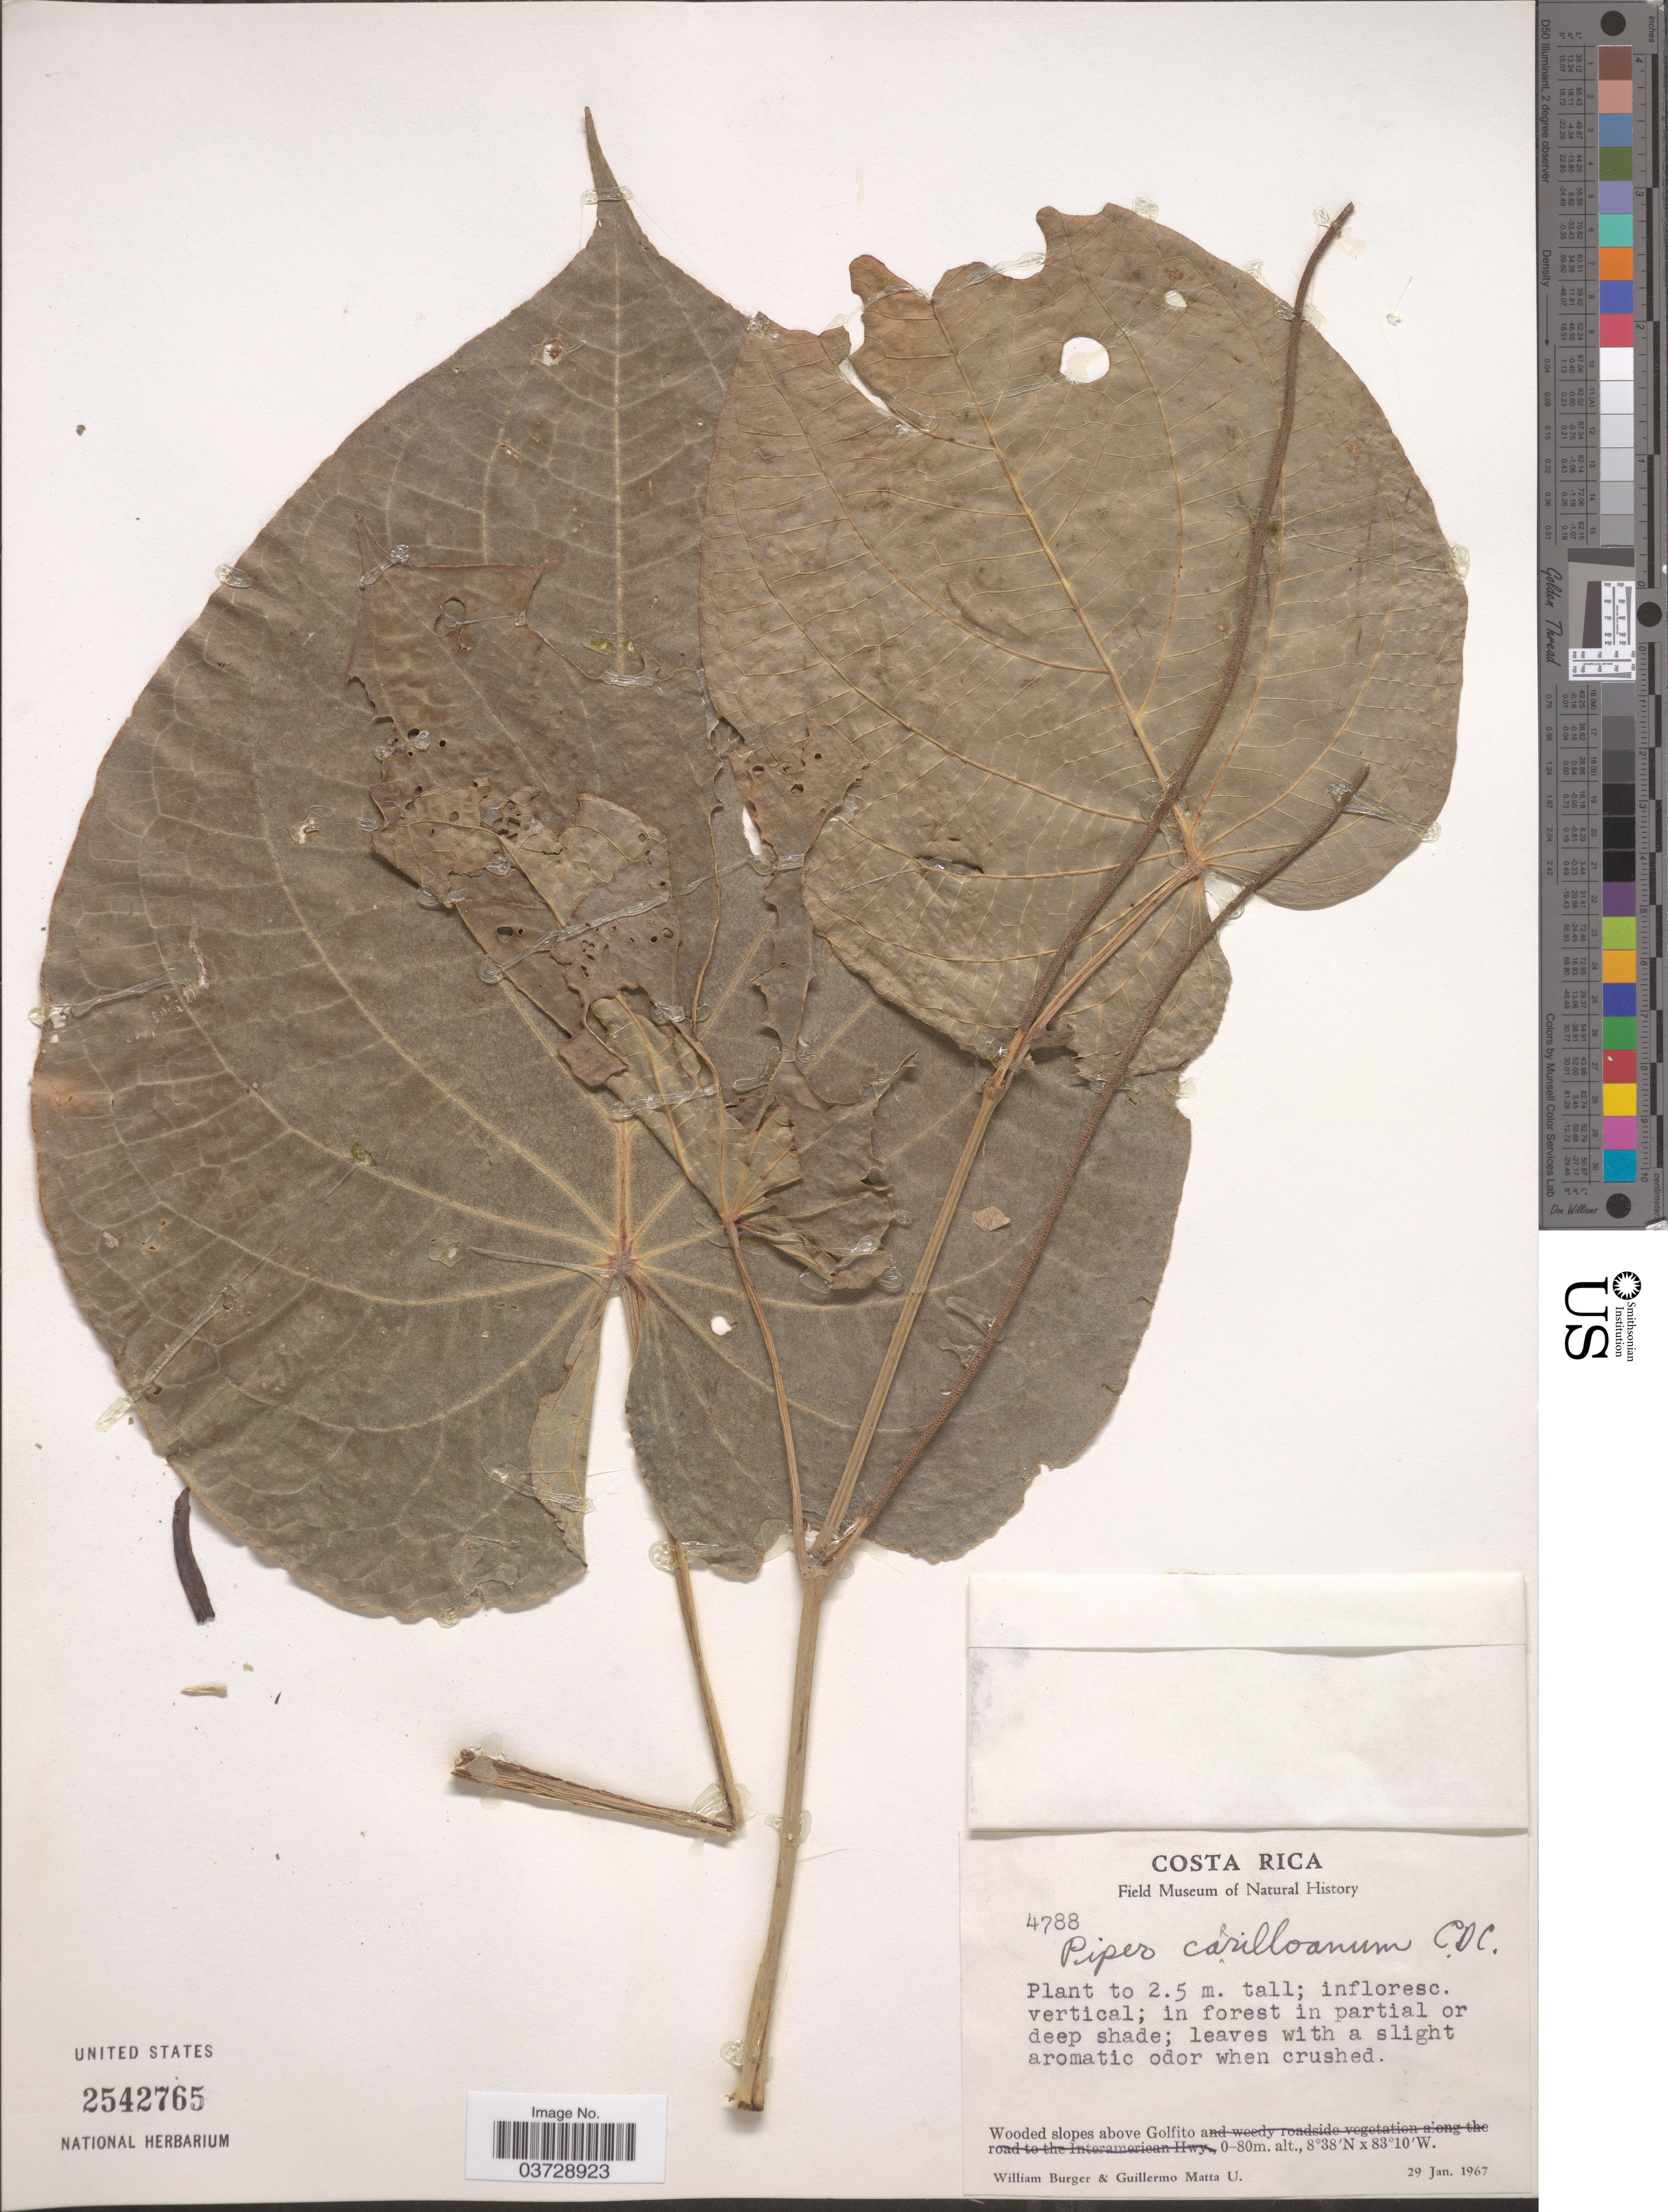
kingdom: Plantae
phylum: Tracheophyta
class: Magnoliopsida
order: Piperales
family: Piperaceae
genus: Piper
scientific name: Piper carrilloanum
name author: C. DC.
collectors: W. Burger & G. Matta U.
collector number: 4788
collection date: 1967-01-29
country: Costa Rica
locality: Wooded slopes above Golfito.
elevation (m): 0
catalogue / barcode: US 2542765